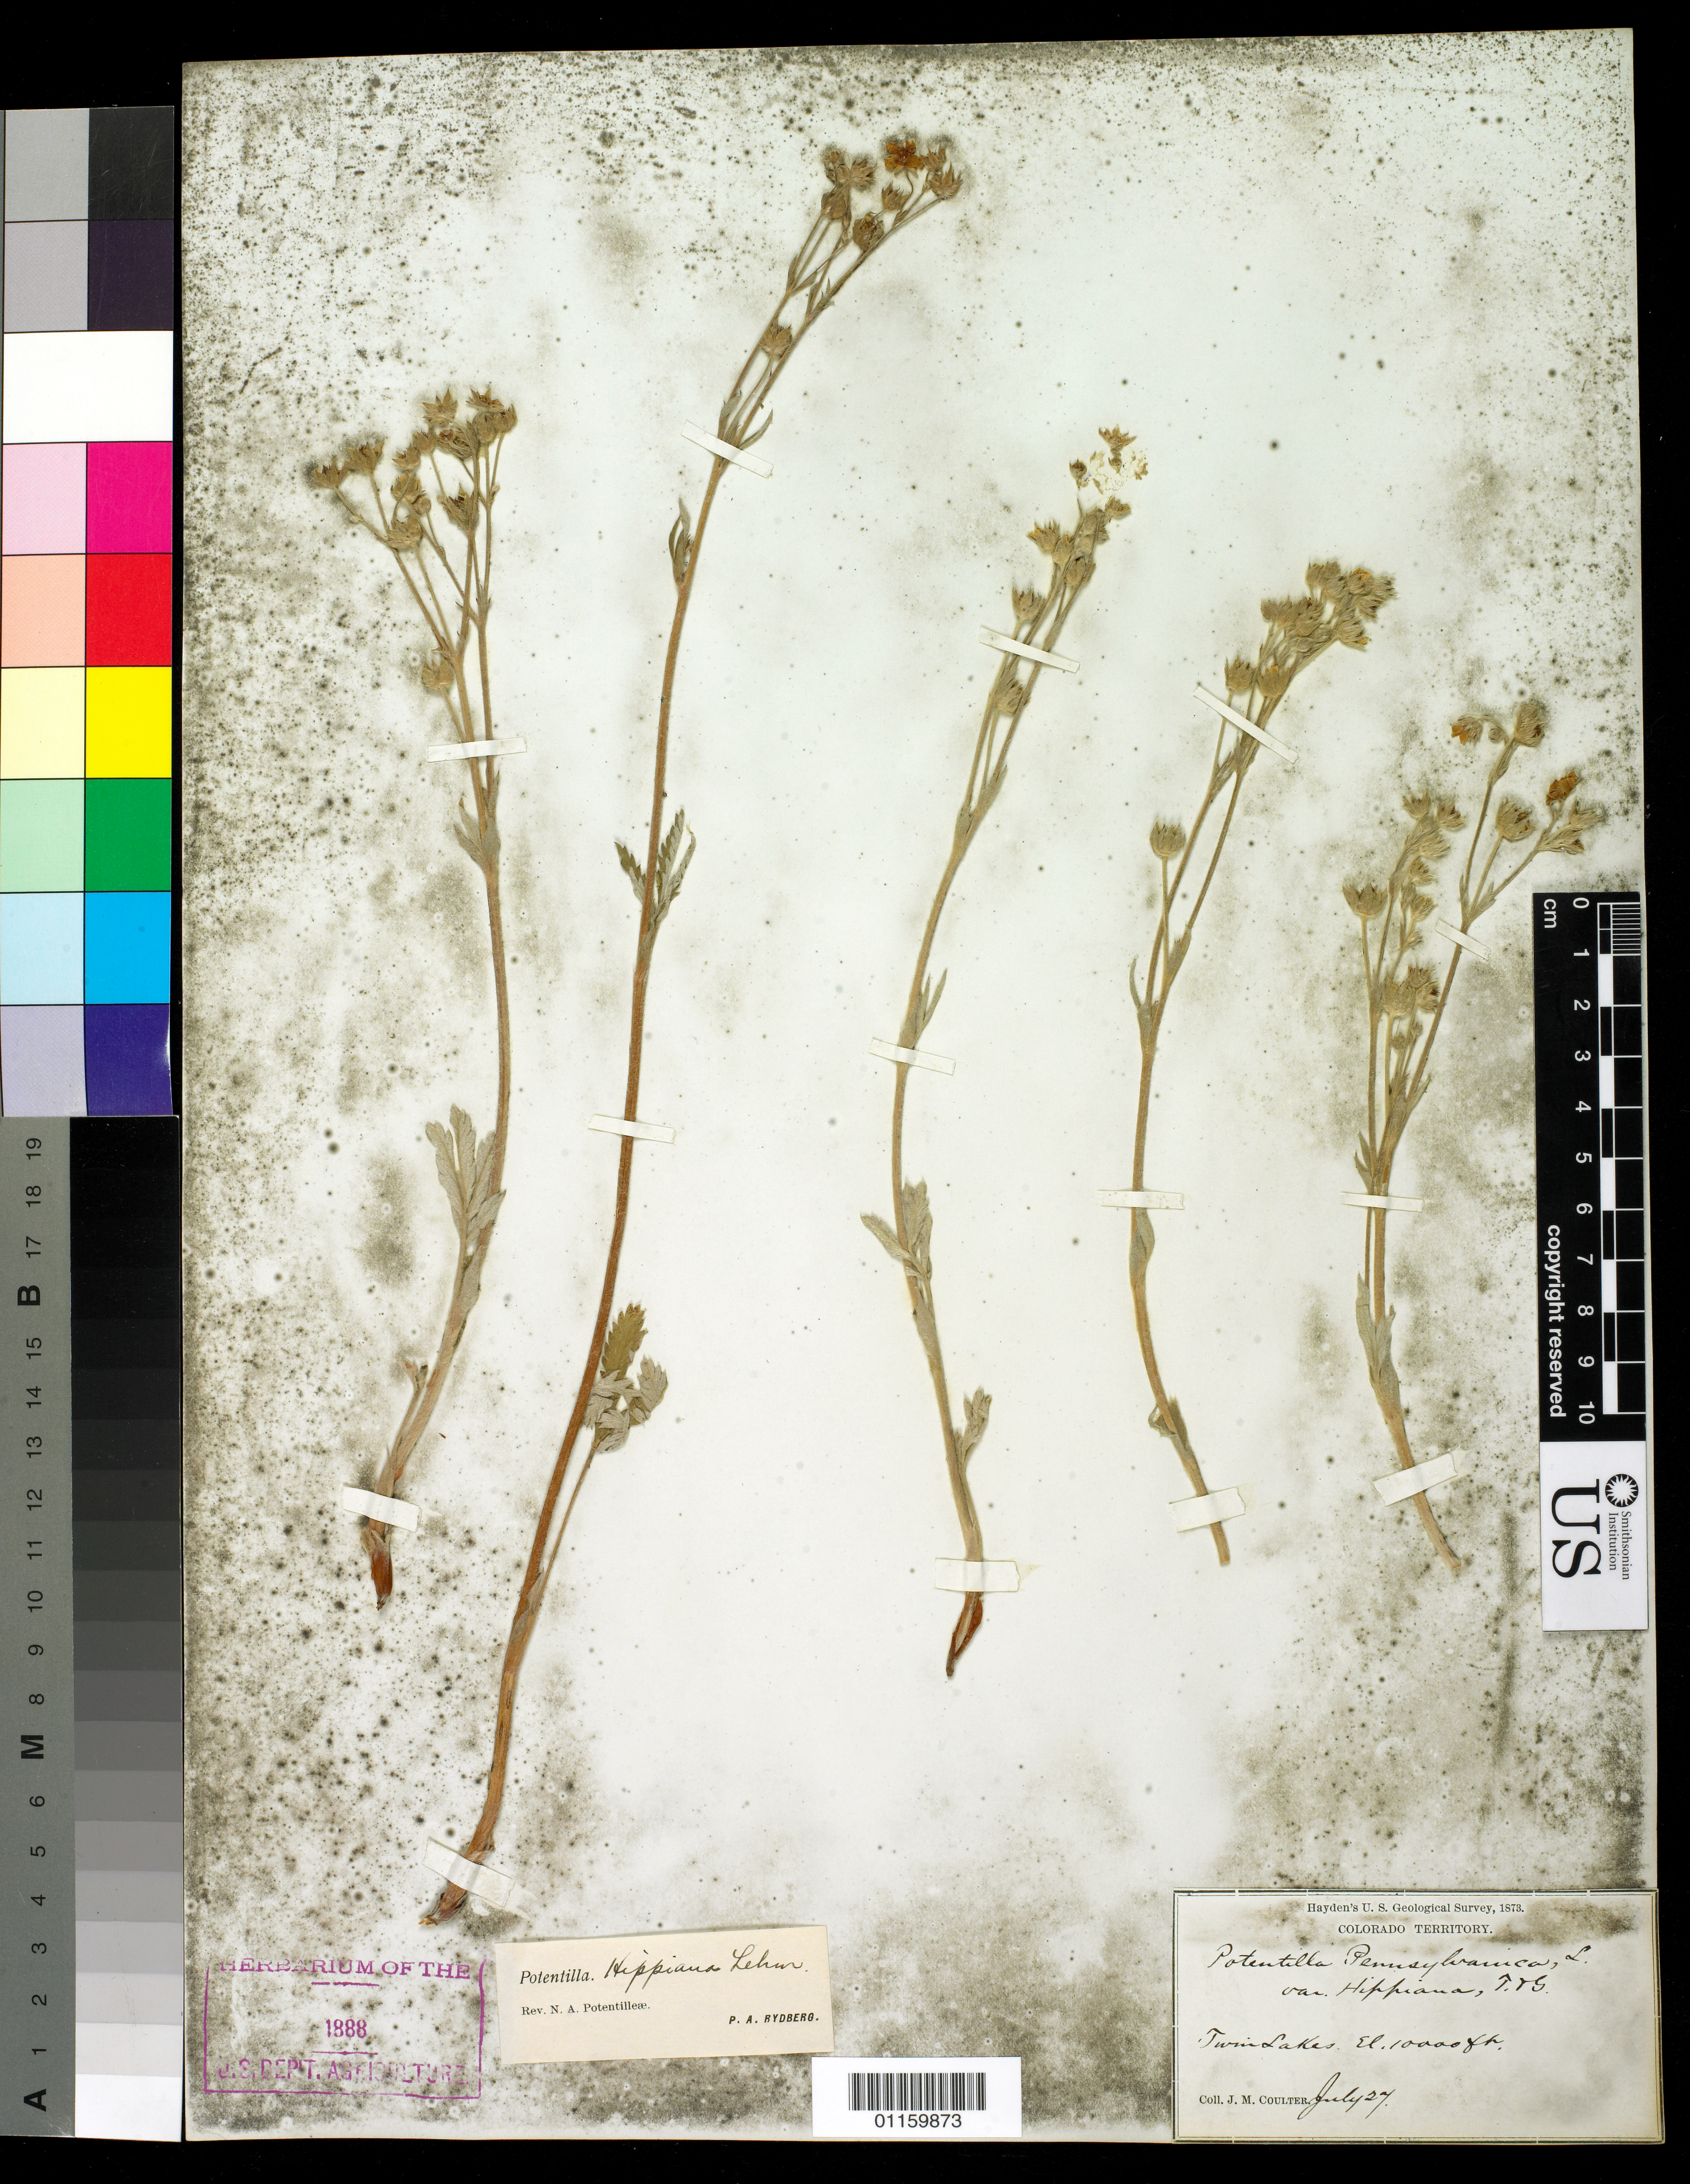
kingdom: Plantae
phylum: Tracheophyta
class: Magnoliopsida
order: Rosales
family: Rosaceae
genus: Potentilla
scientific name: Potentilla hippiana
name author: Lehm.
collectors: J. M. Coulter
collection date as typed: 27 Jul 1873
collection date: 1873-07-27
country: United States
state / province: Colorado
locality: Twin Lakes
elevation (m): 3048